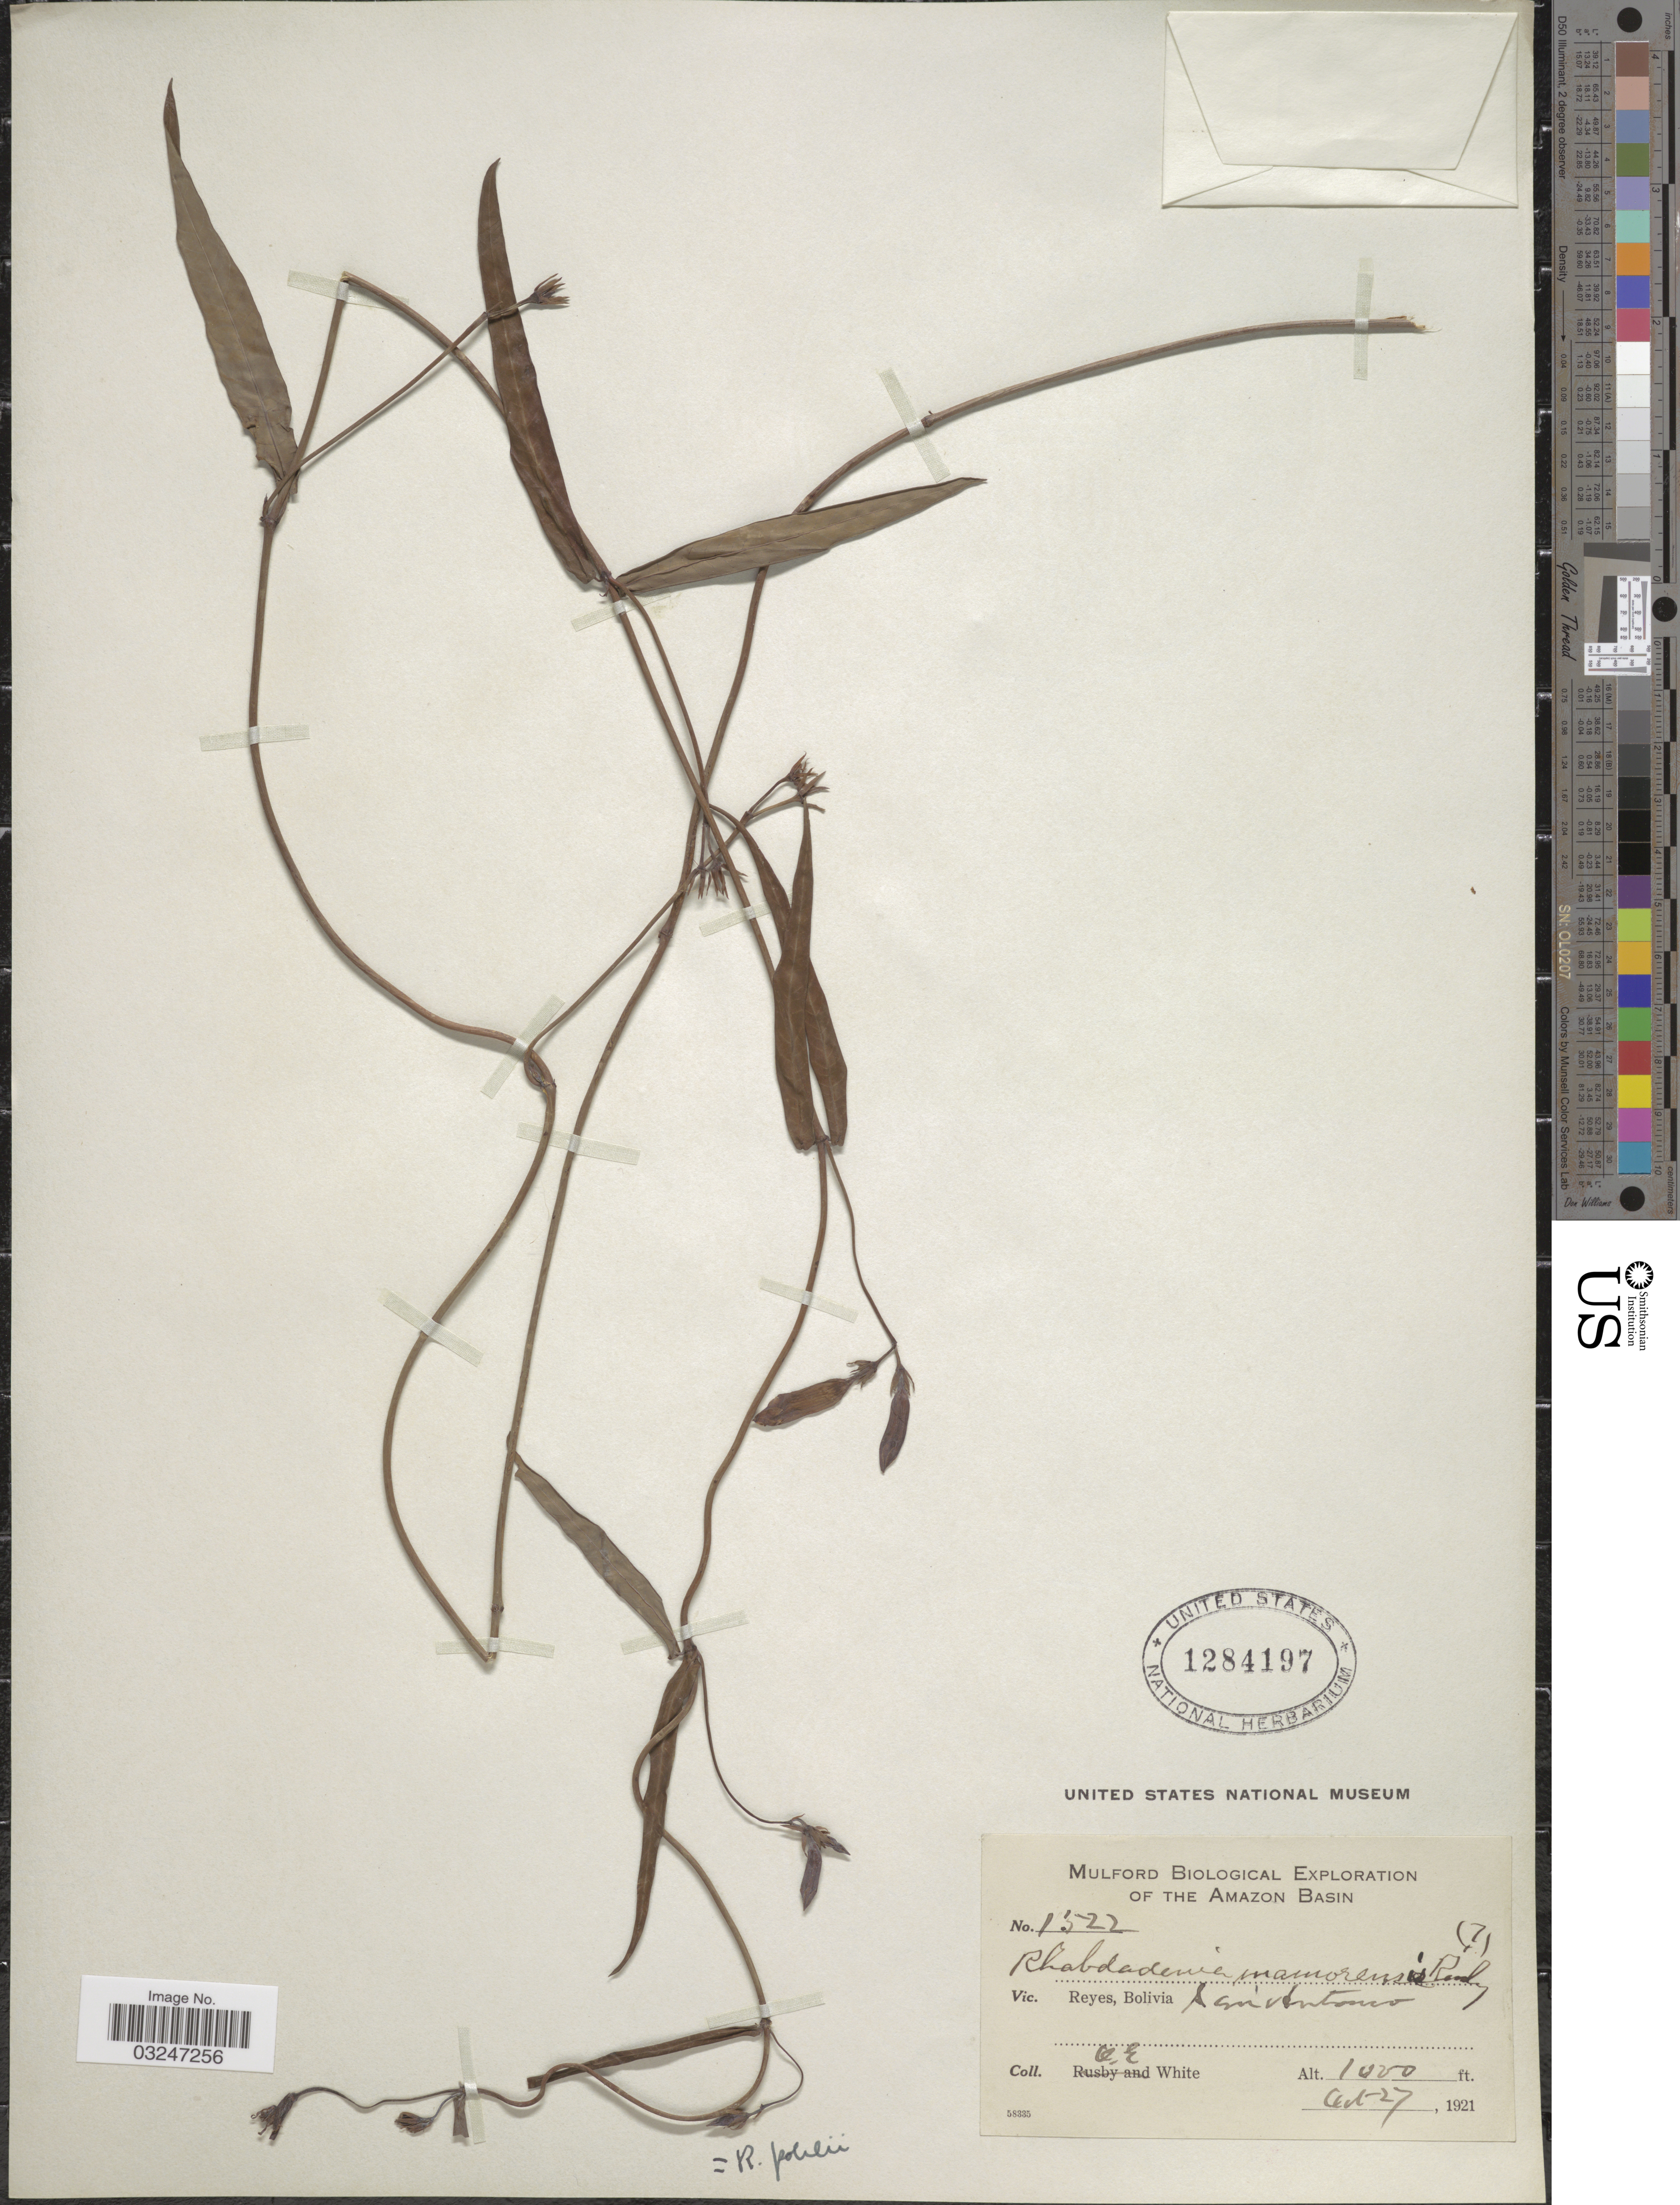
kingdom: Plantae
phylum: Tracheophyta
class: Magnoliopsida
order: Gentianales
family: Apocynaceae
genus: Rhabdadenia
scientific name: Rhabdadenia pohlii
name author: Müll. Arg.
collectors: O. E. White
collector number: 1522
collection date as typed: Oct. 27, 1921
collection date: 1921-10-27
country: Bolivia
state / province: Beni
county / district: José Ballivián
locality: San Antonio. Reyes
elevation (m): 305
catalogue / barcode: US 1284197